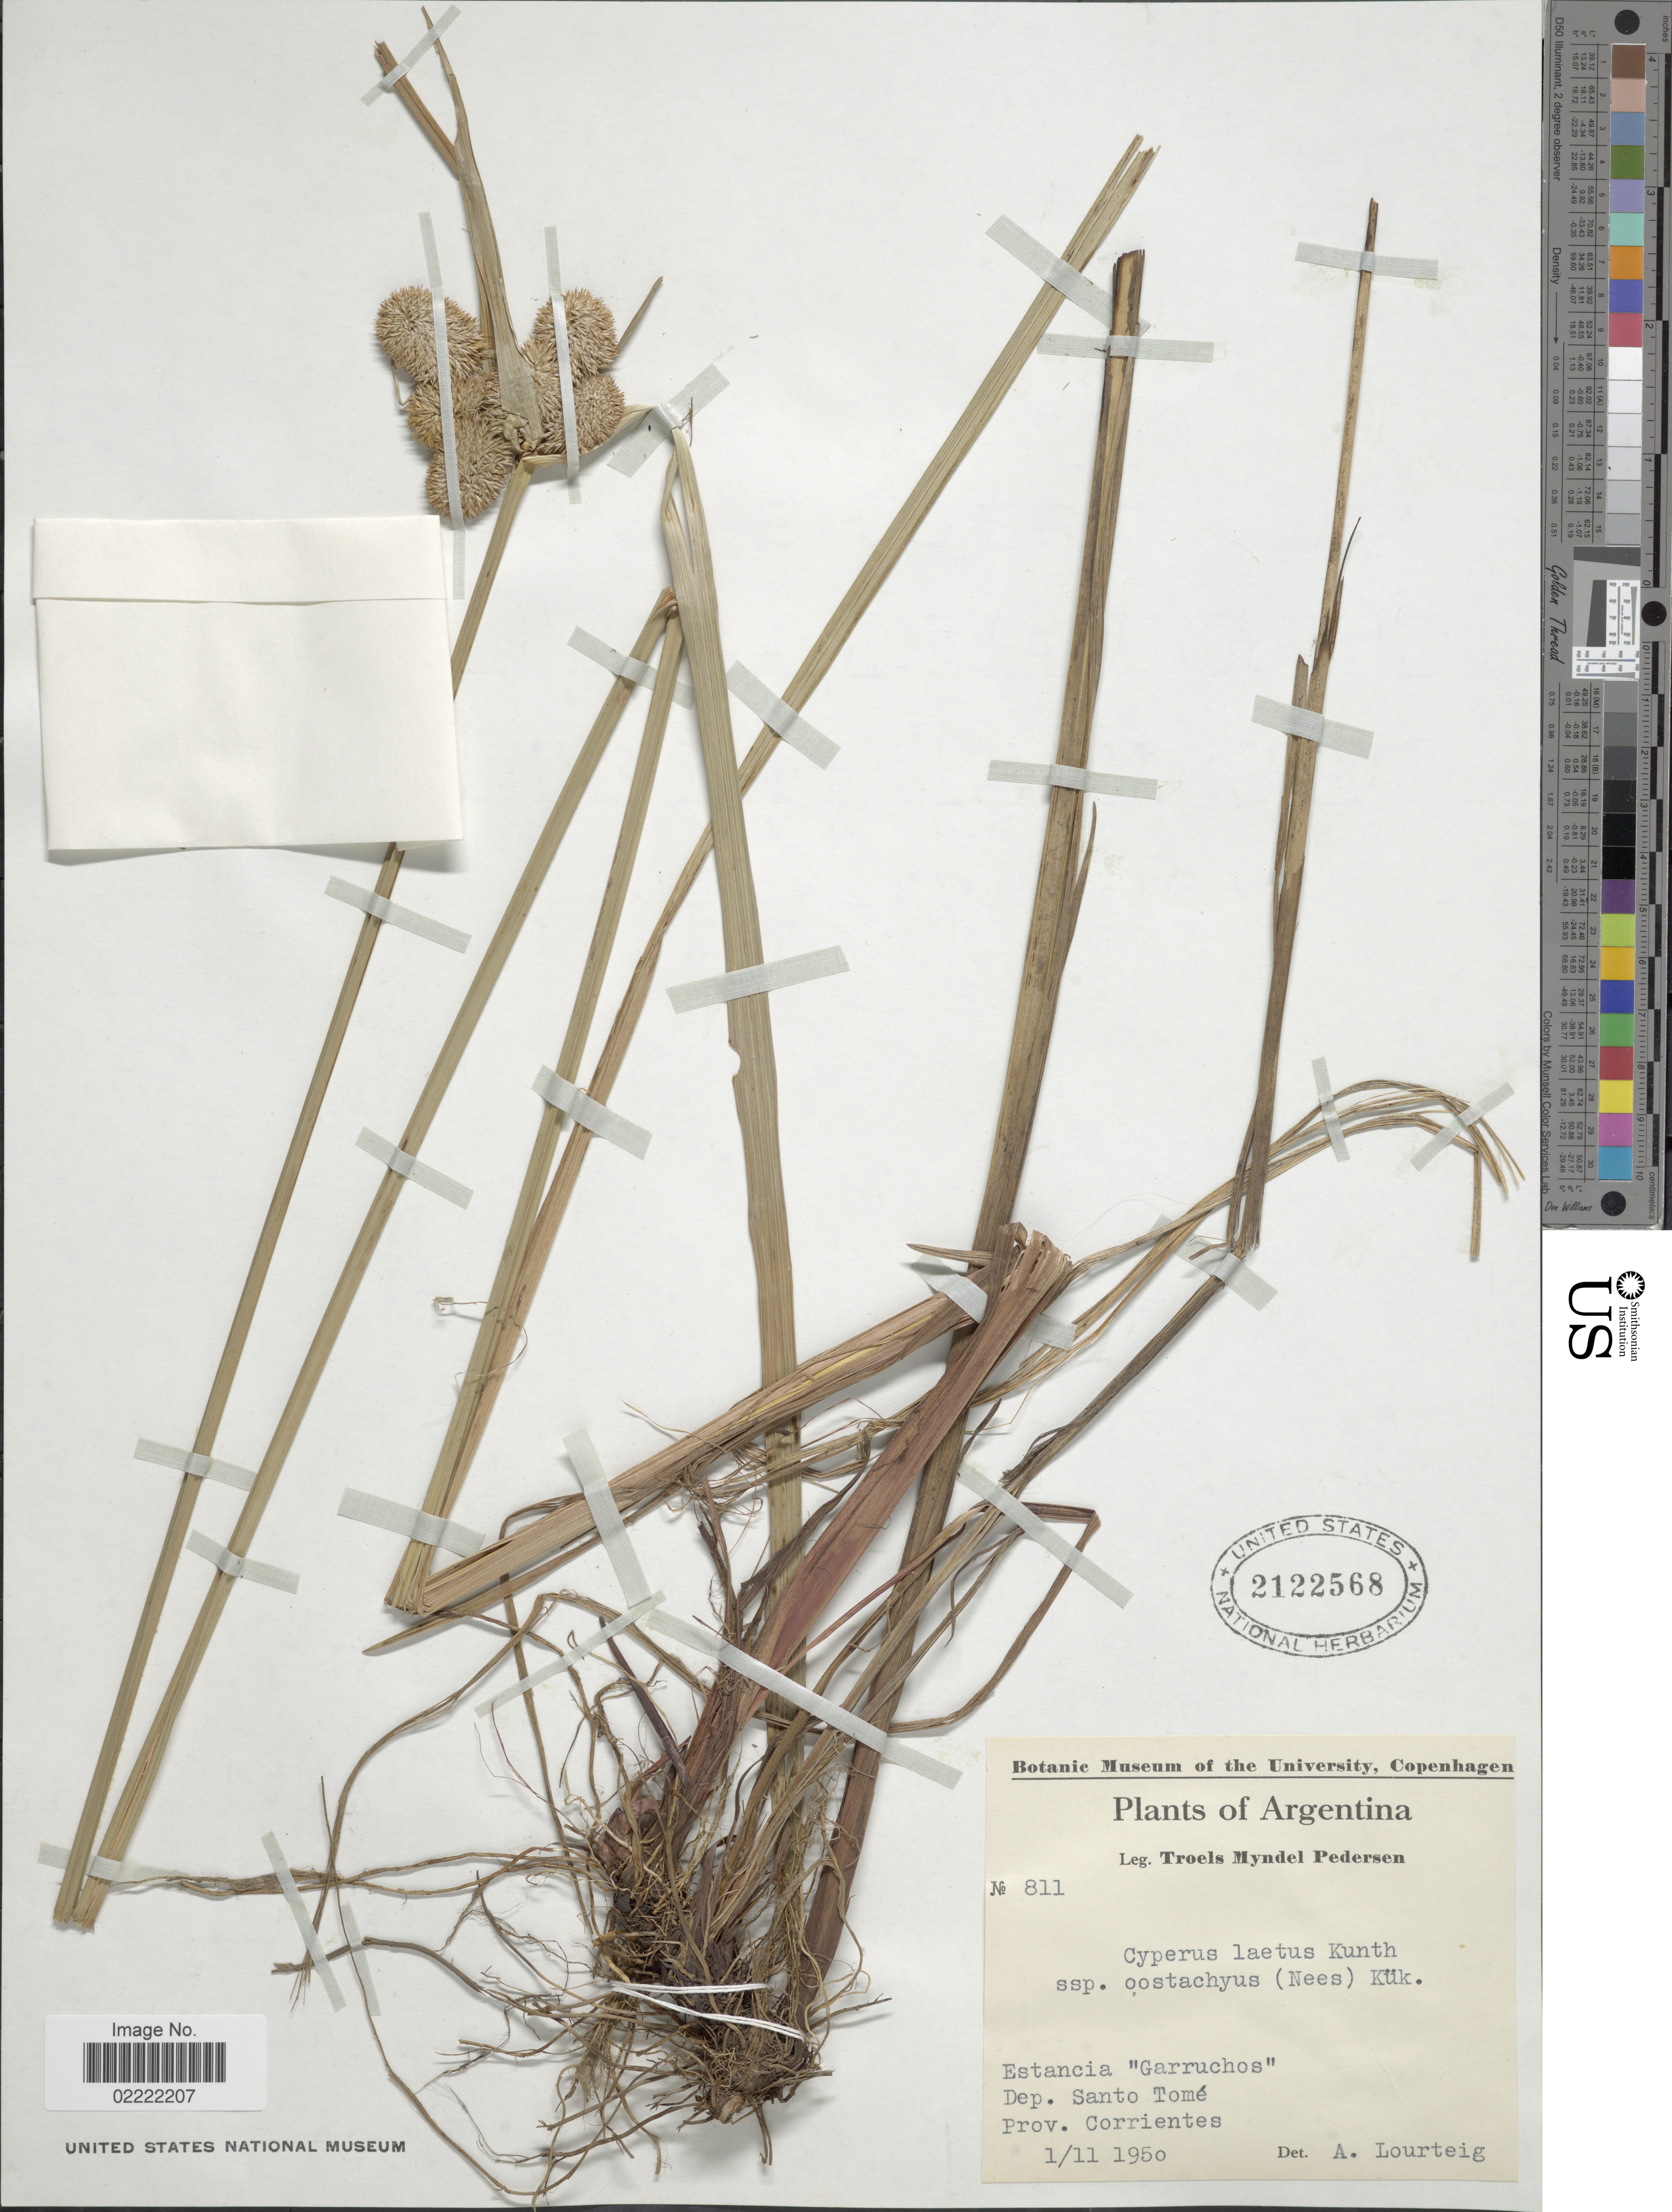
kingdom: Plantae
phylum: Tracheophyta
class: Liliopsida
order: Poales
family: Cyperaceae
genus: Cyperus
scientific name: Cyperus laetus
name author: J. Presl & C. Presl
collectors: T. Pederson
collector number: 811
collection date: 1950-11-01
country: Argentina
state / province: Corrientes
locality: Estancia 'Garruchos', Dep. Santo Tomé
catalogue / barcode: US 2122568